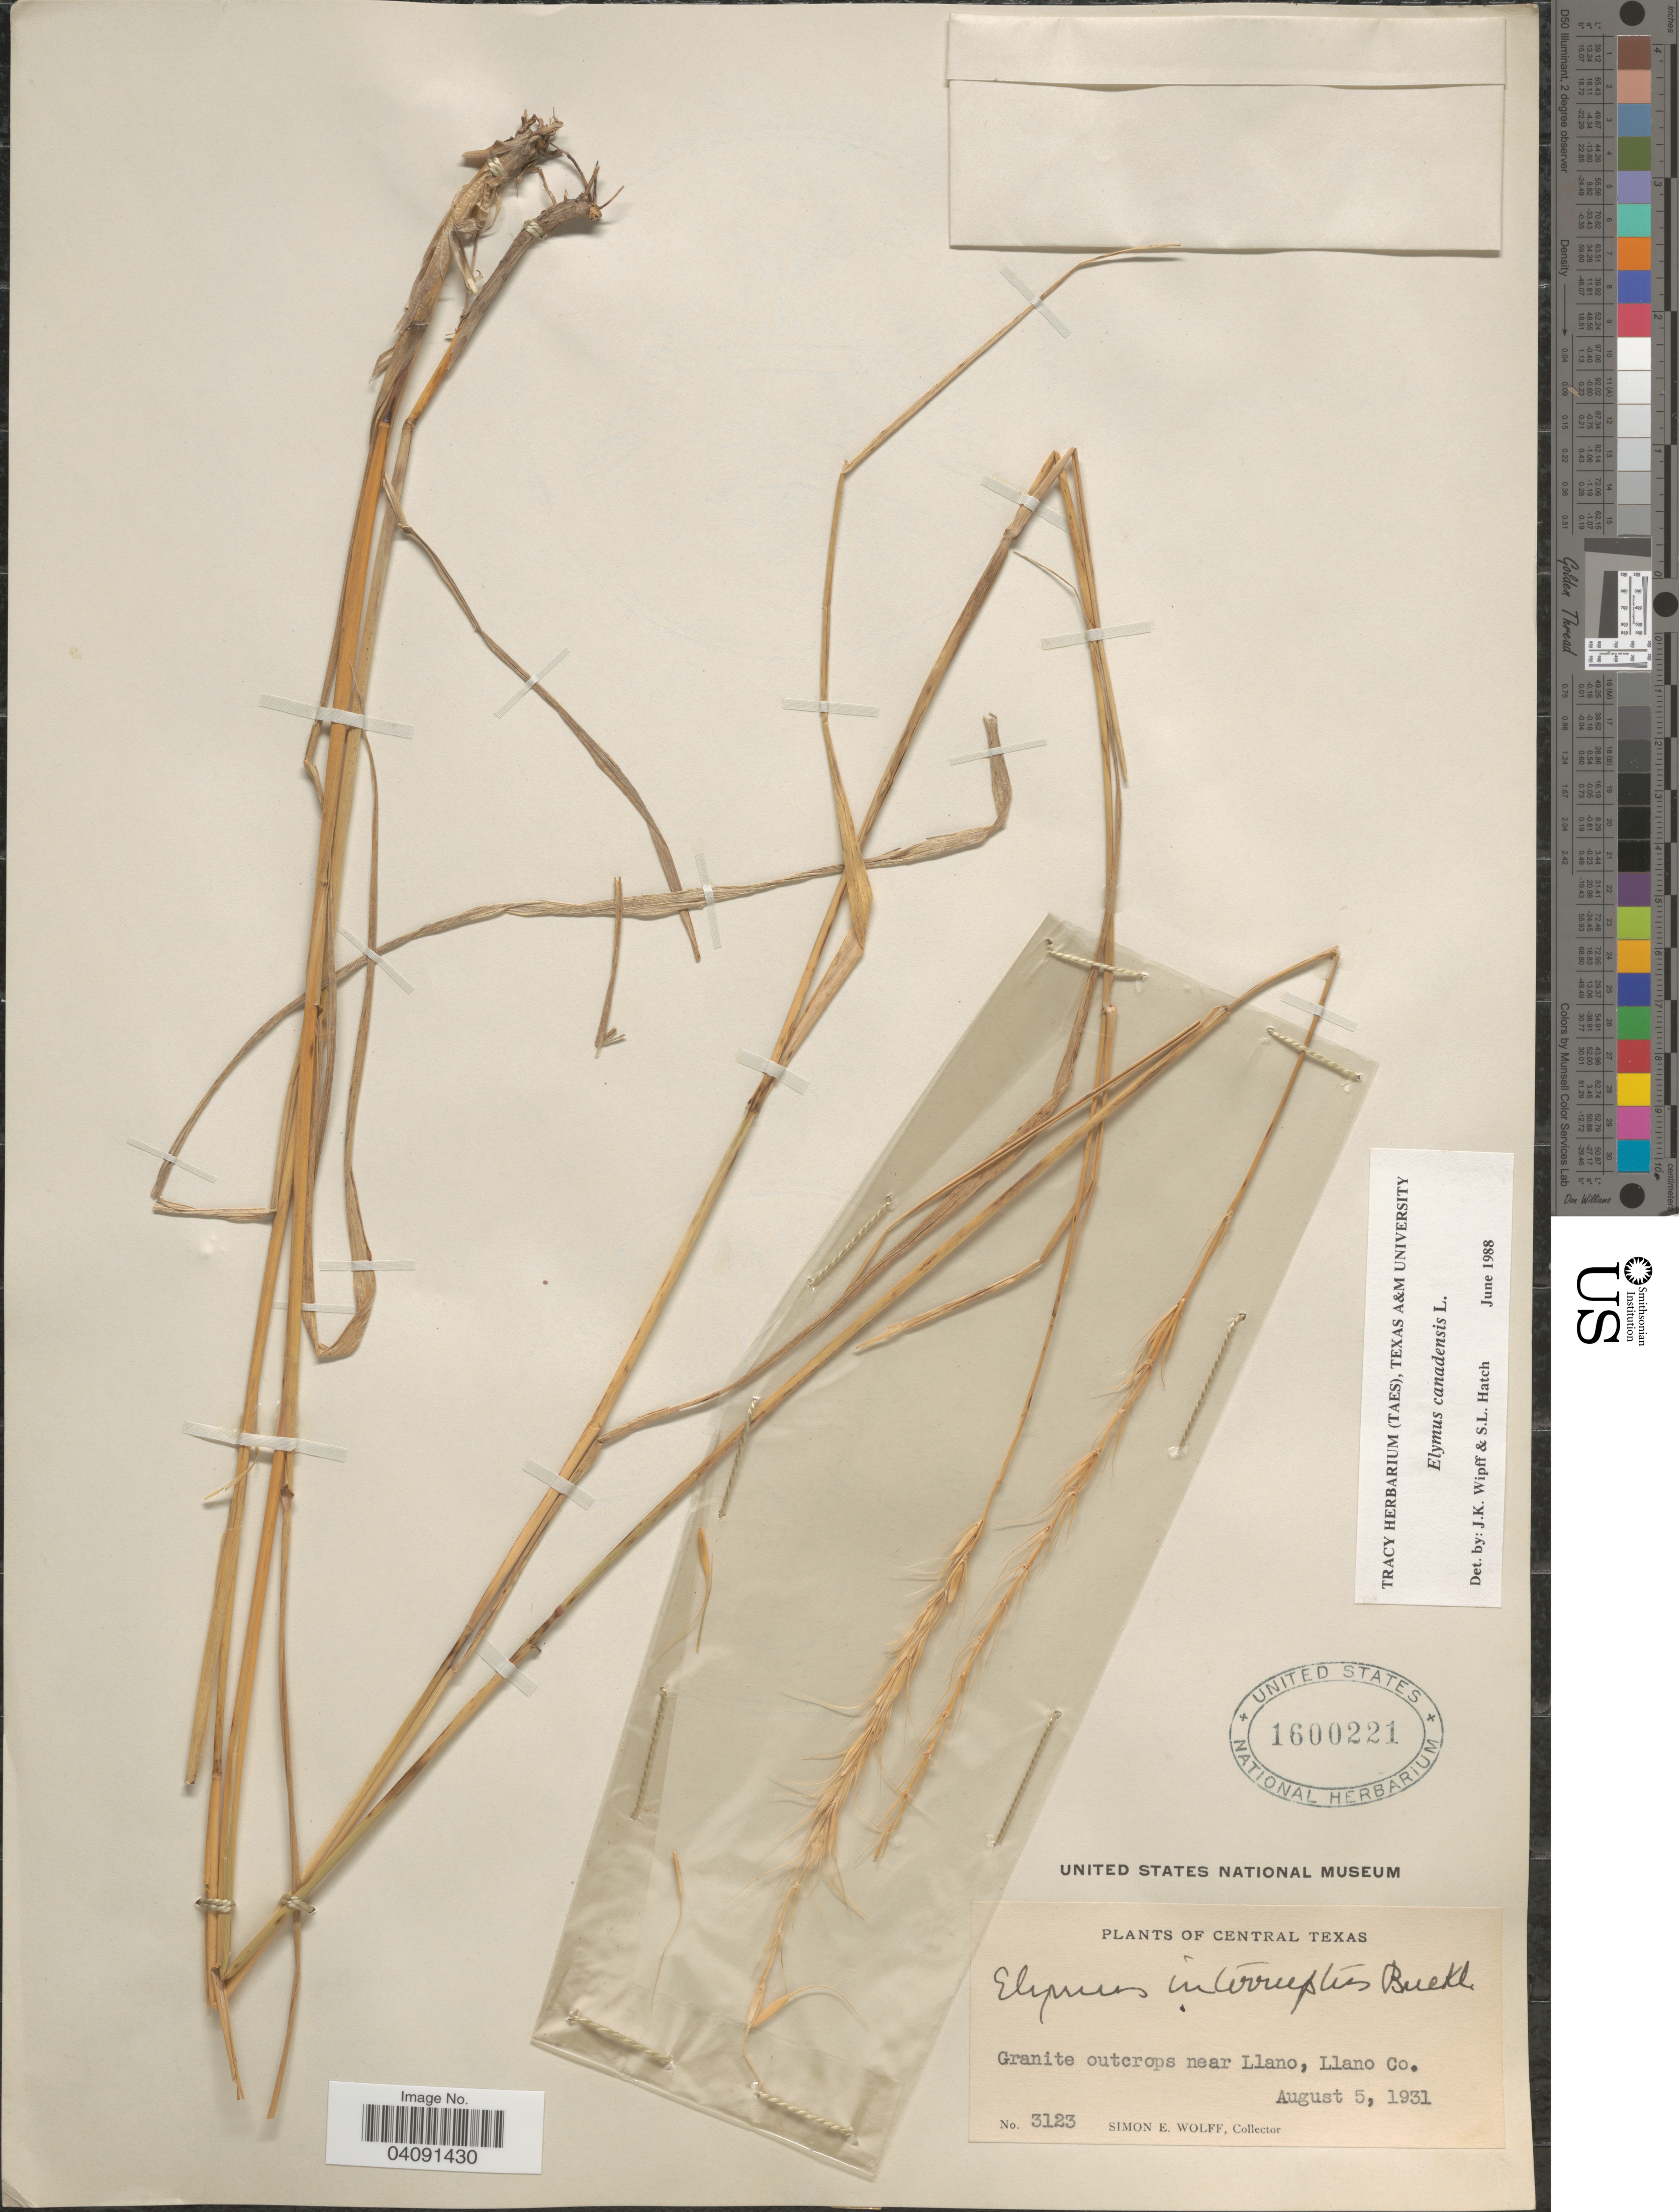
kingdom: Plantae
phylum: Tracheophyta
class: Liliopsida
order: Poales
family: Poaceae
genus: Elymus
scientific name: Elymus canadensis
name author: L.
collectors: S. E. Wolff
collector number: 3123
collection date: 1931-08-05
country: United States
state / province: Texas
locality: Central Texas. Granite outcrops near Llano, Llano Co.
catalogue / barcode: US 1600221